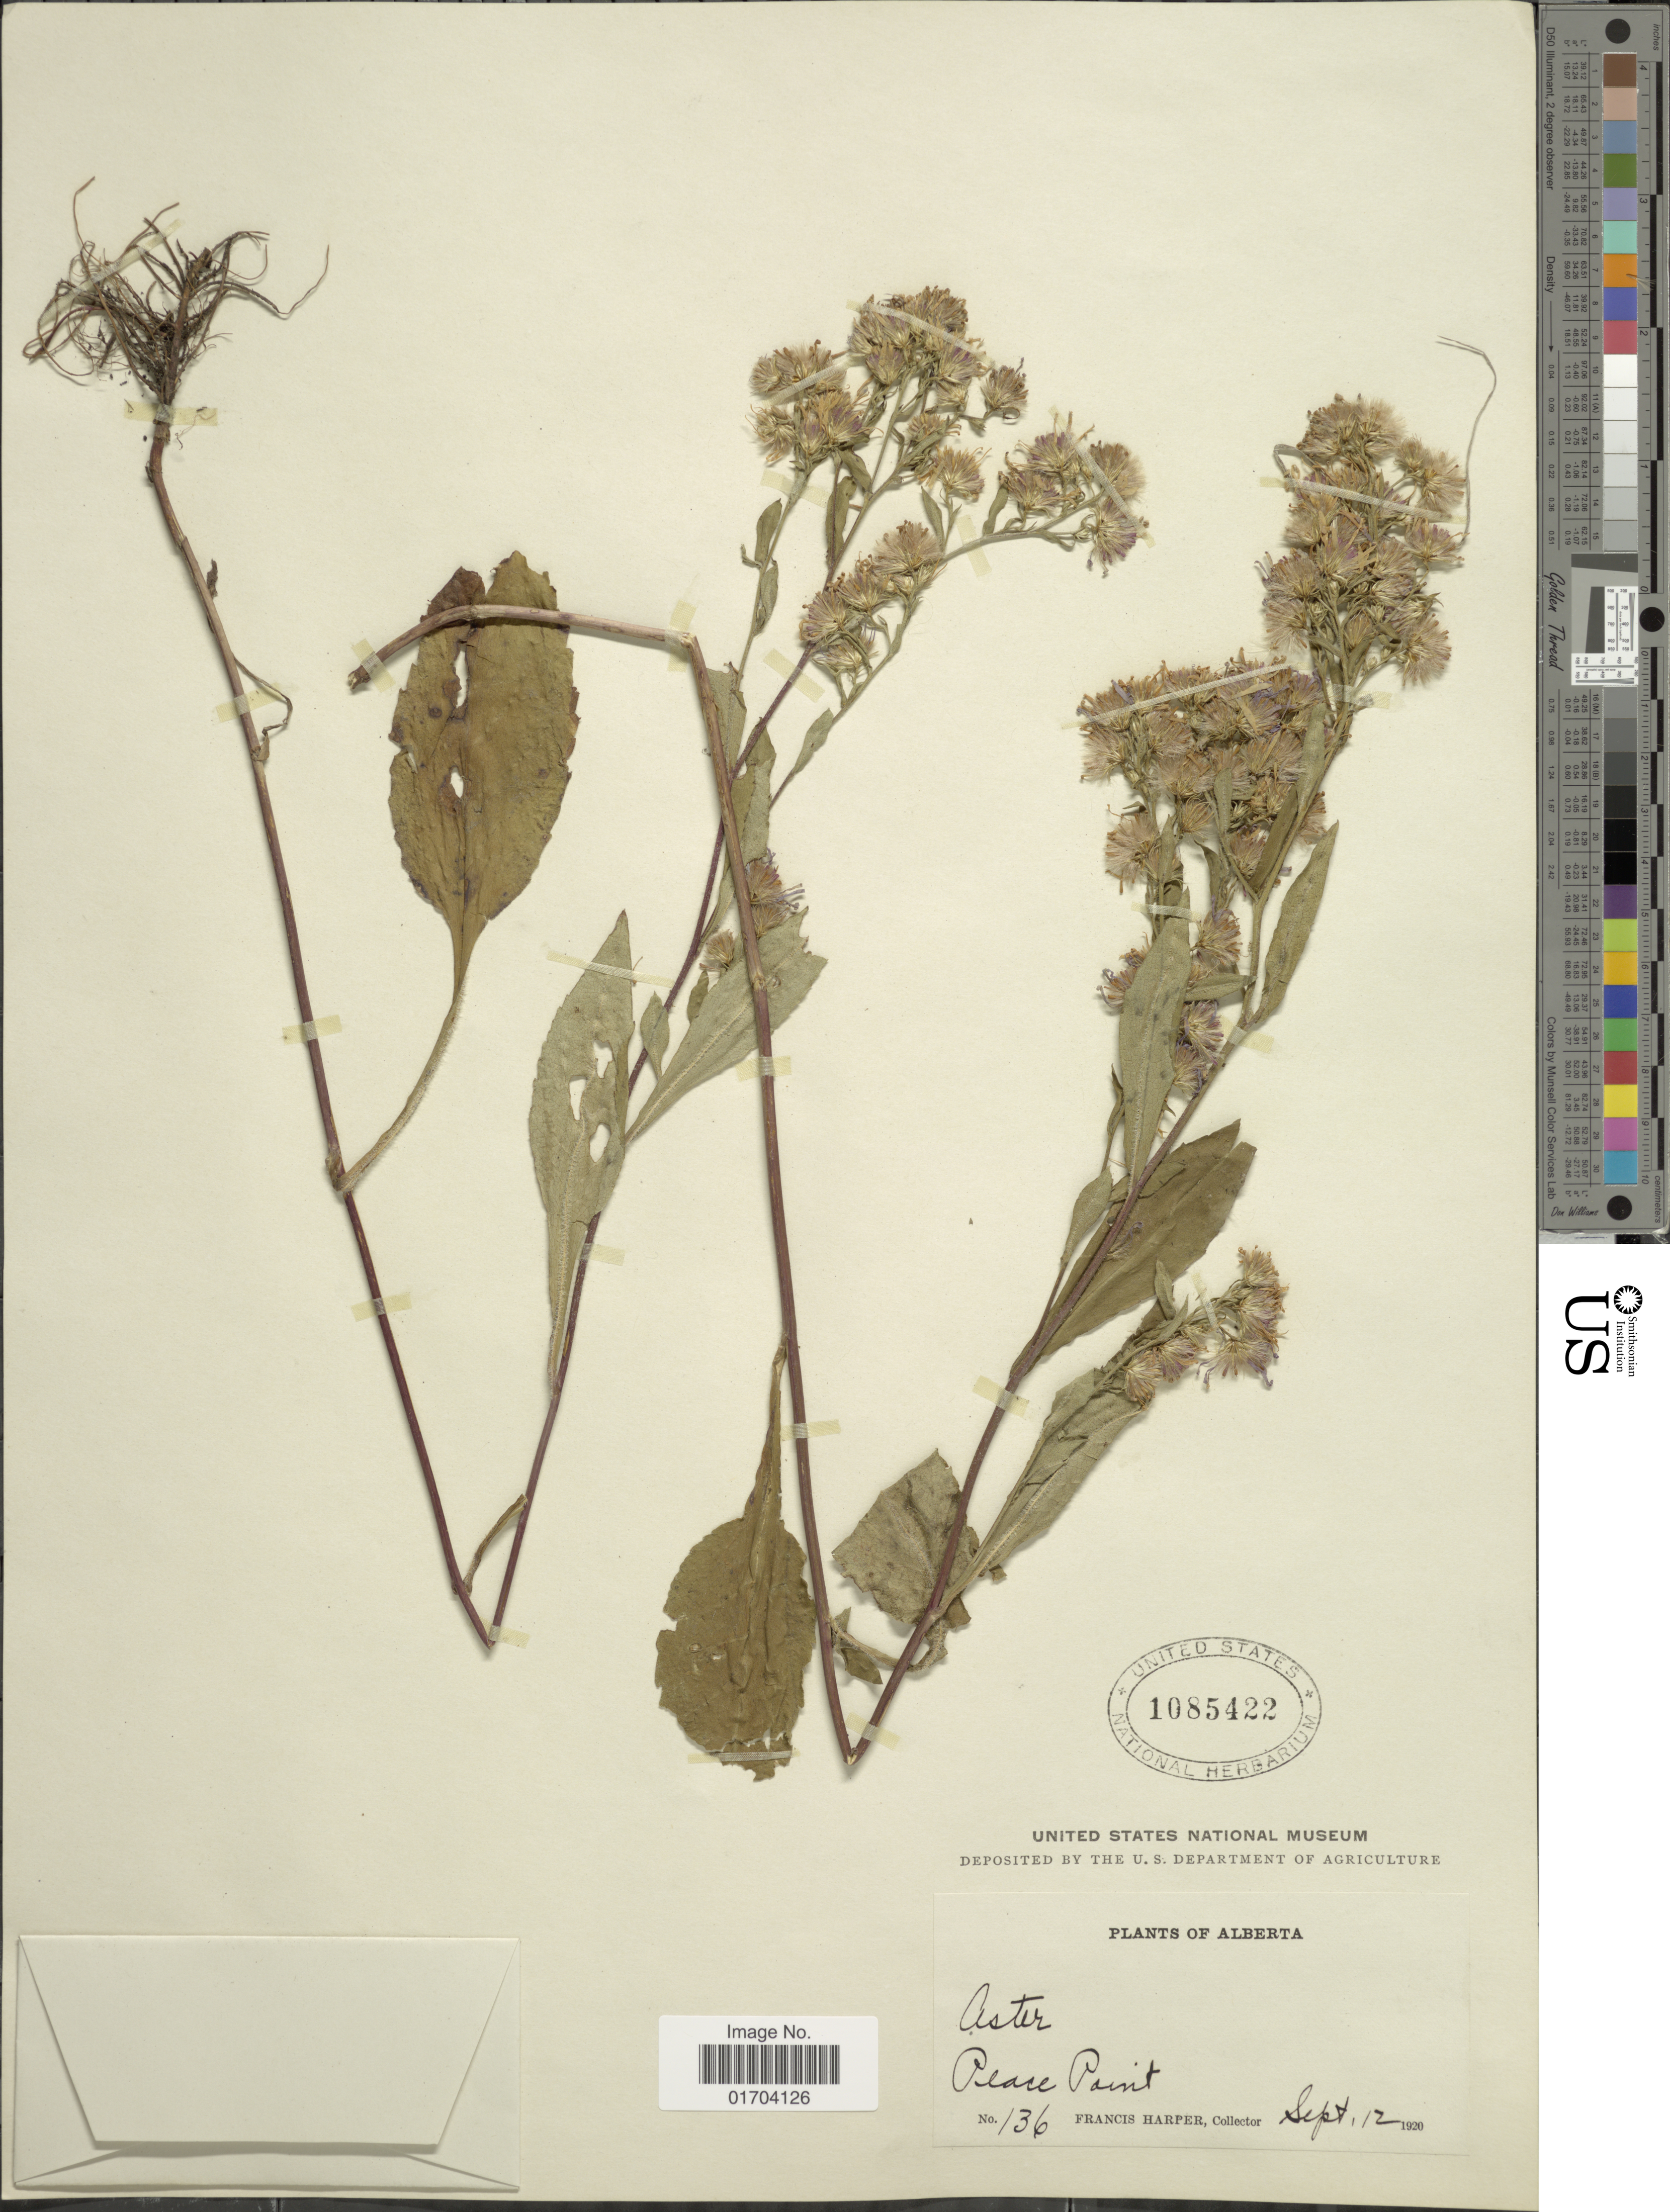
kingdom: Plantae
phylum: Tracheophyta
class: Magnoliopsida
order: Asterales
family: Asteraceae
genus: Symphyotrichum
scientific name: Symphyotrichum sp.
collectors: F. Harper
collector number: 136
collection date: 1920-09-12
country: Canada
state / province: Alberta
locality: Peace Point.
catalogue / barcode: US 1085422